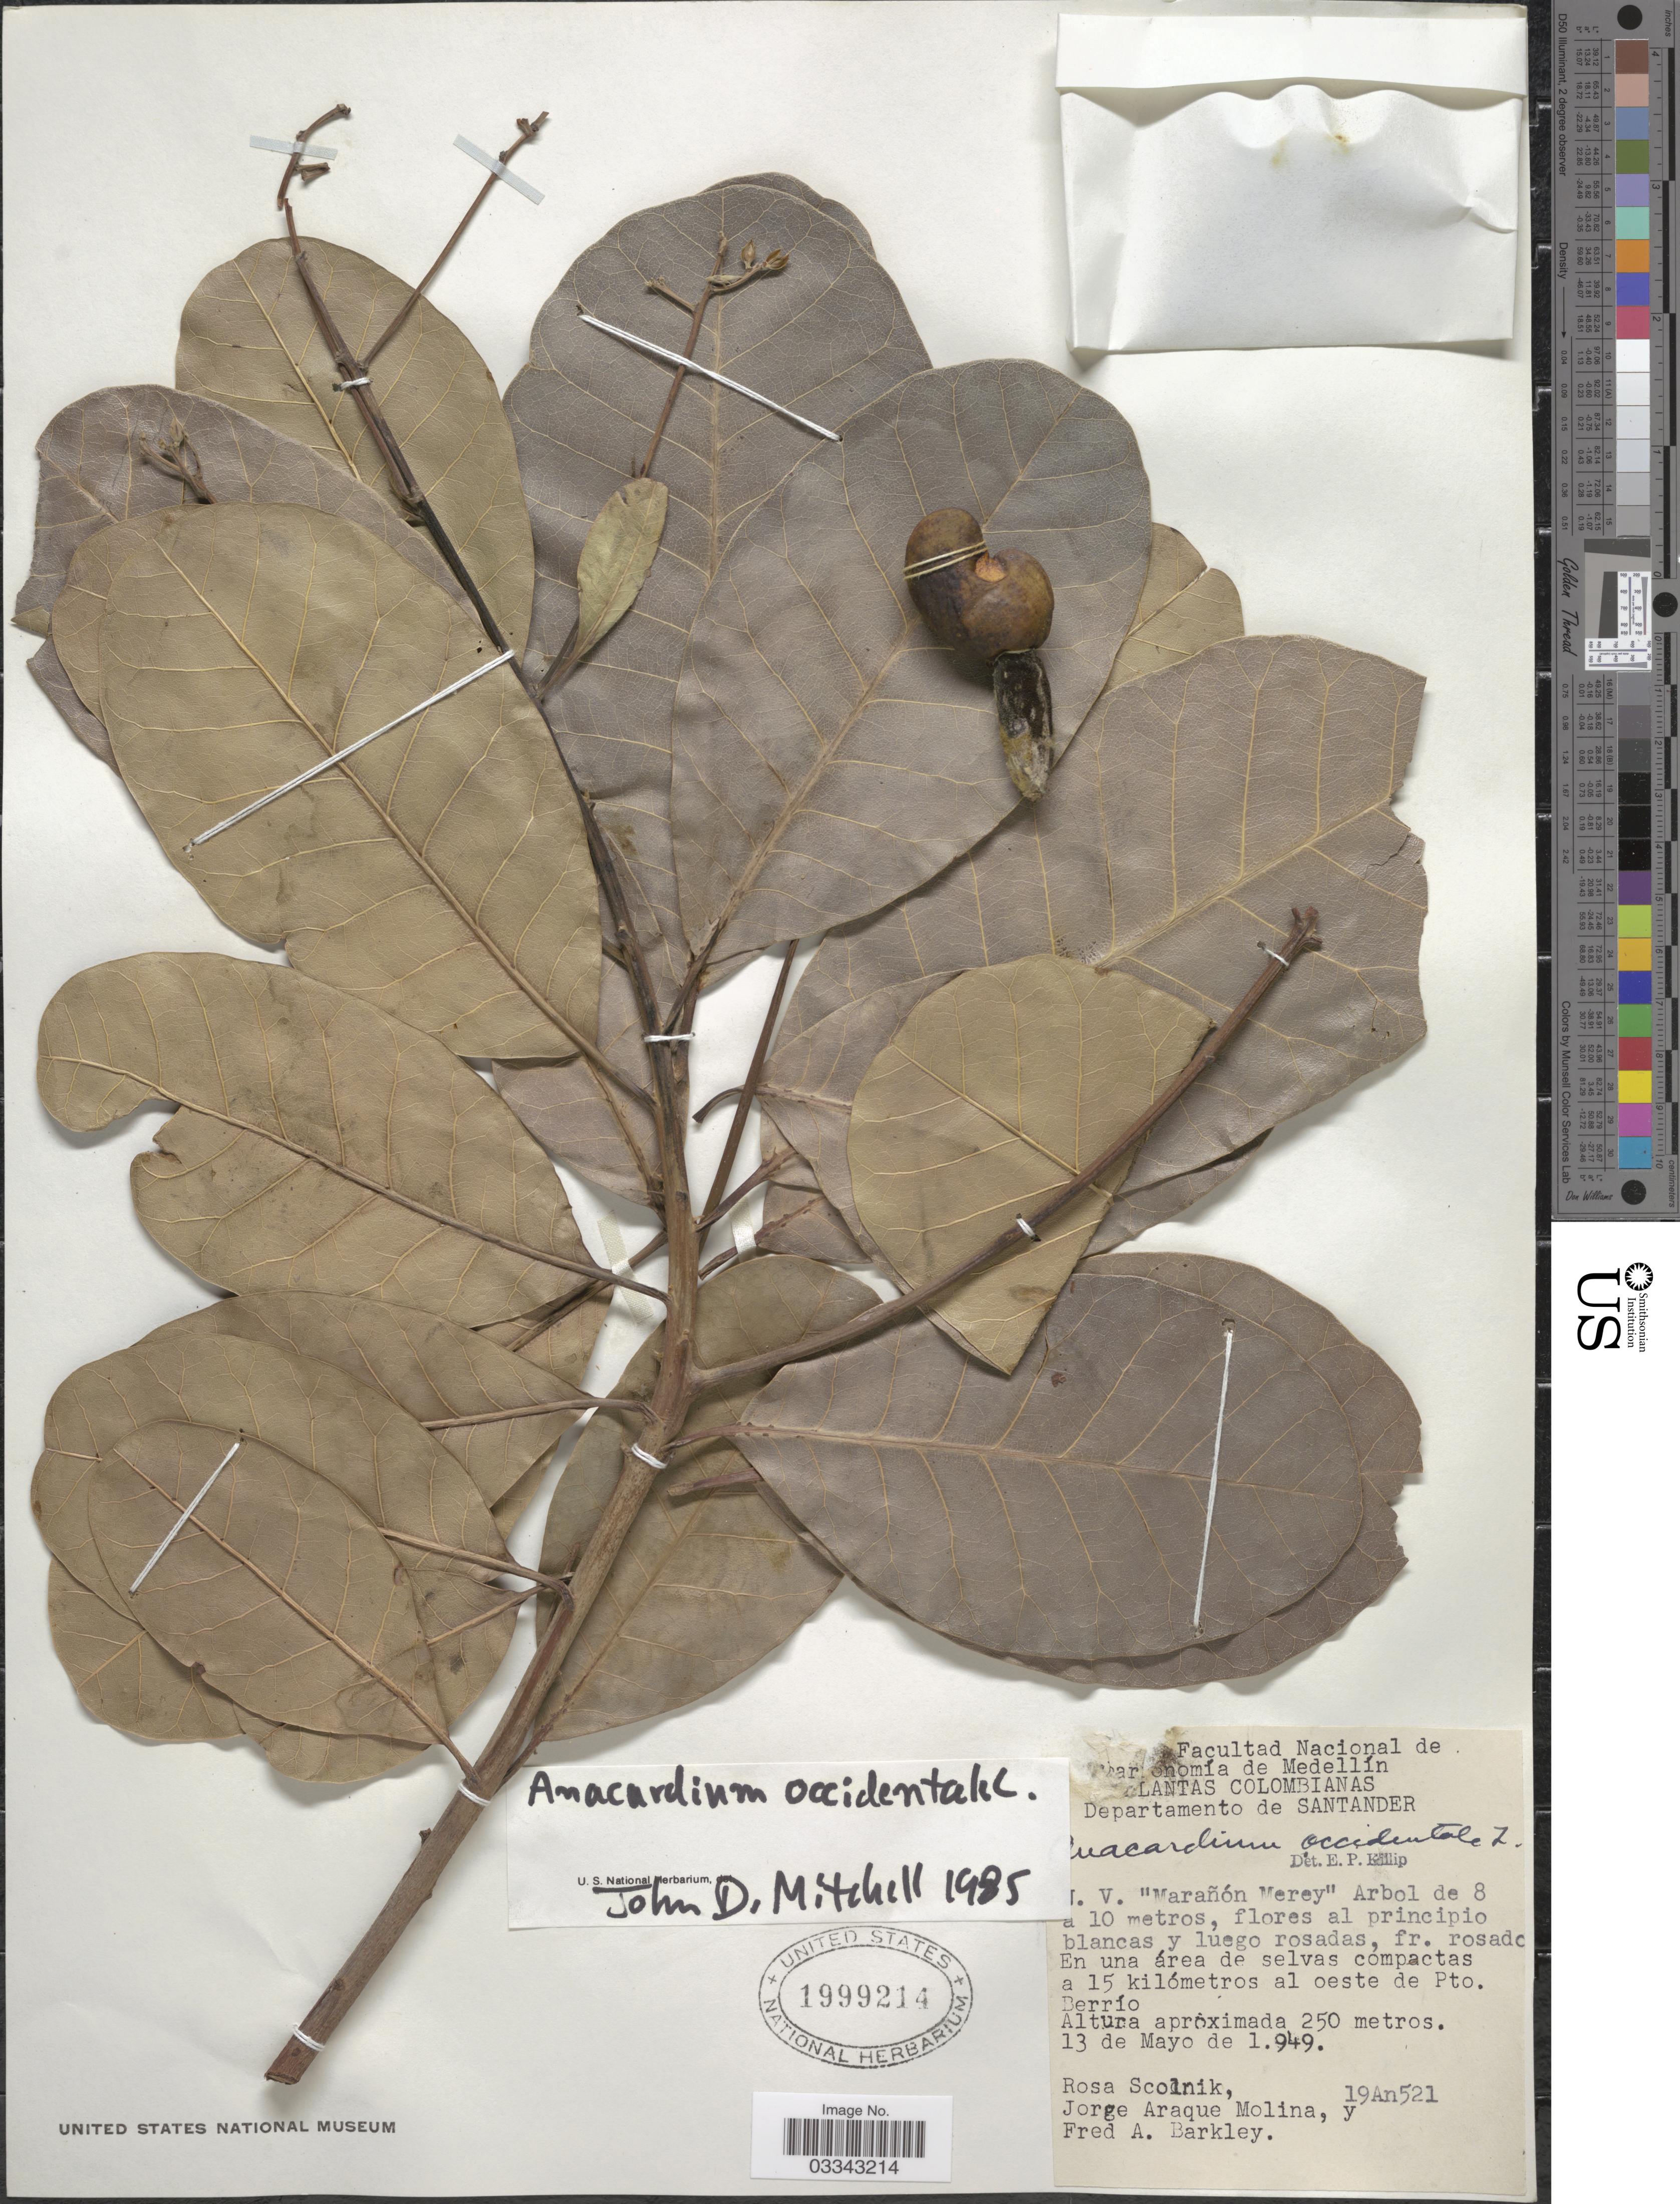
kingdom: Plantae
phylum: Tracheophyta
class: Magnoliopsida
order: Sapindales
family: Anacardiaceae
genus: Anacardium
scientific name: Anacardium occidentale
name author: L.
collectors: R. Scolnik, J. Araque Molina & F. A. Barkley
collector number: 19An521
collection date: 1949-05-13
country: Colombia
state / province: Santander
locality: Departamento de Santander. En una área de selvas compactas a 15 kilómetros al oeste de Pto. Berrío.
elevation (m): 250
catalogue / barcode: US 1999214